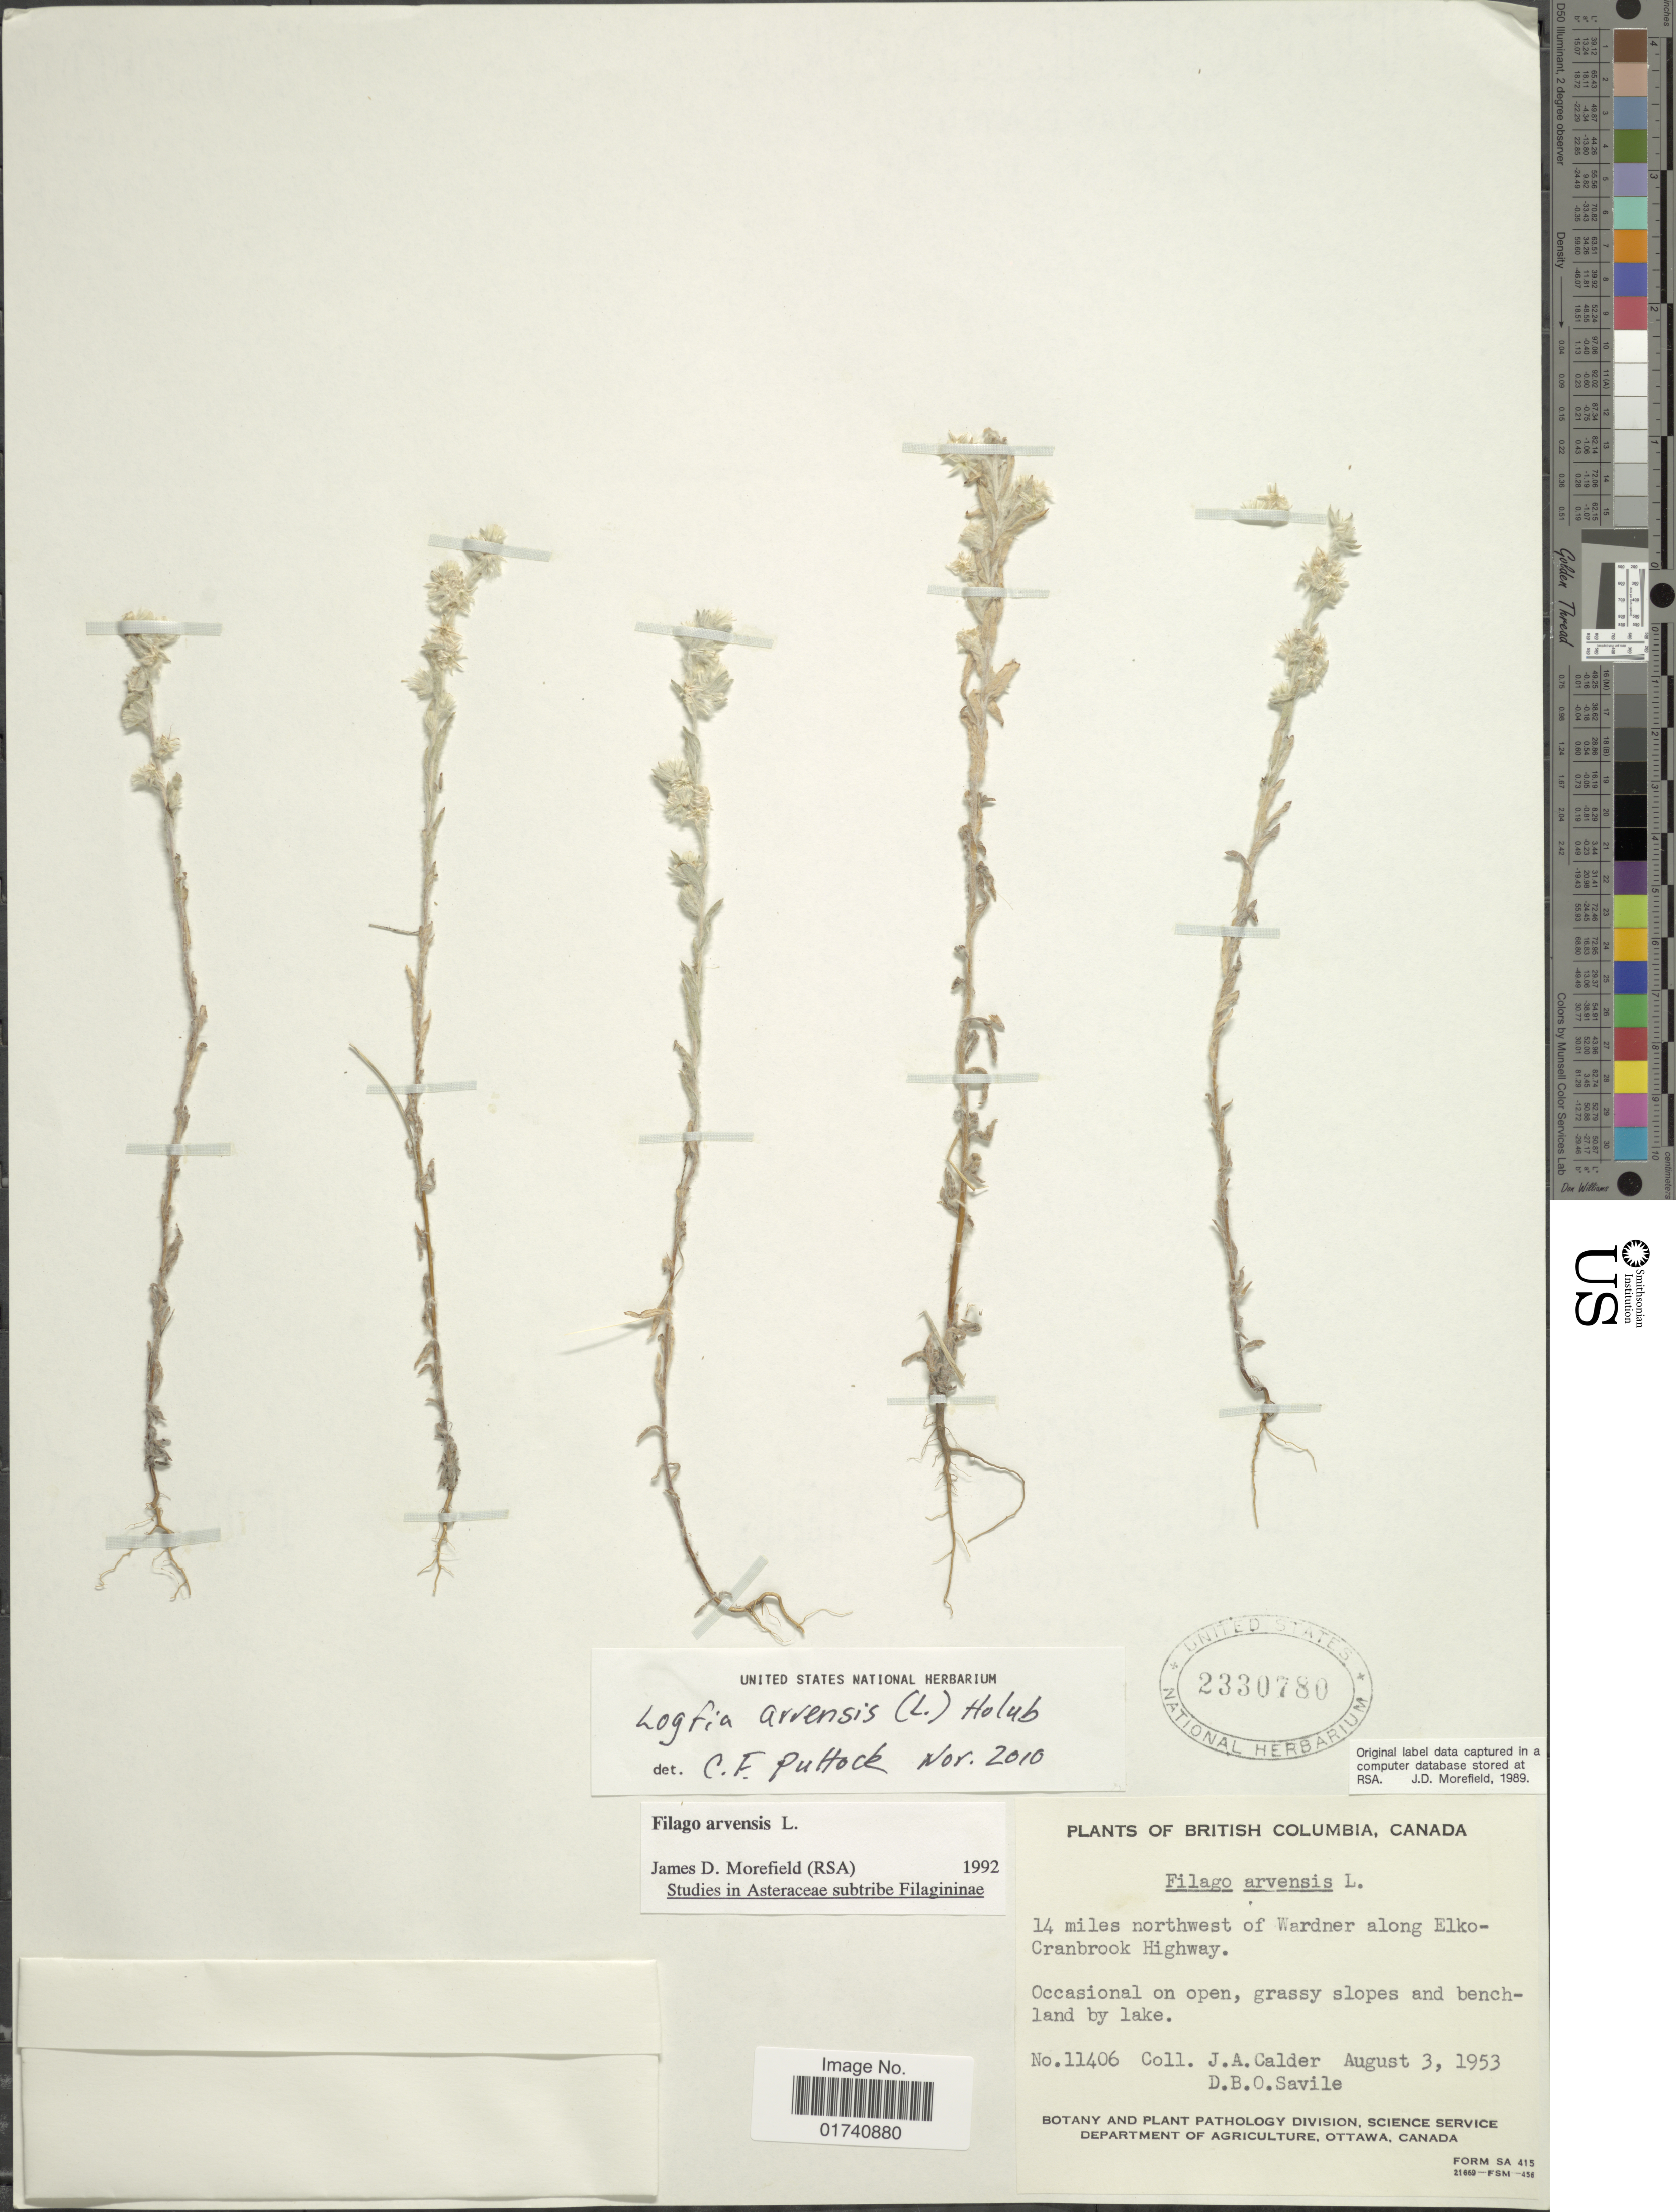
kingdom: Plantae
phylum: Tracheophyta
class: Magnoliopsida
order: Asterales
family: Asteraceae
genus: Logfia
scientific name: Logfia arvensis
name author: (L.) Holub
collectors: J. A. Calder & D. Savile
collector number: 11406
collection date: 1953-08-03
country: Canada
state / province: British Columbia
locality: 14 miles northwest of Wardner along Elko-Cranbrook Highway.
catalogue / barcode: US 2330780